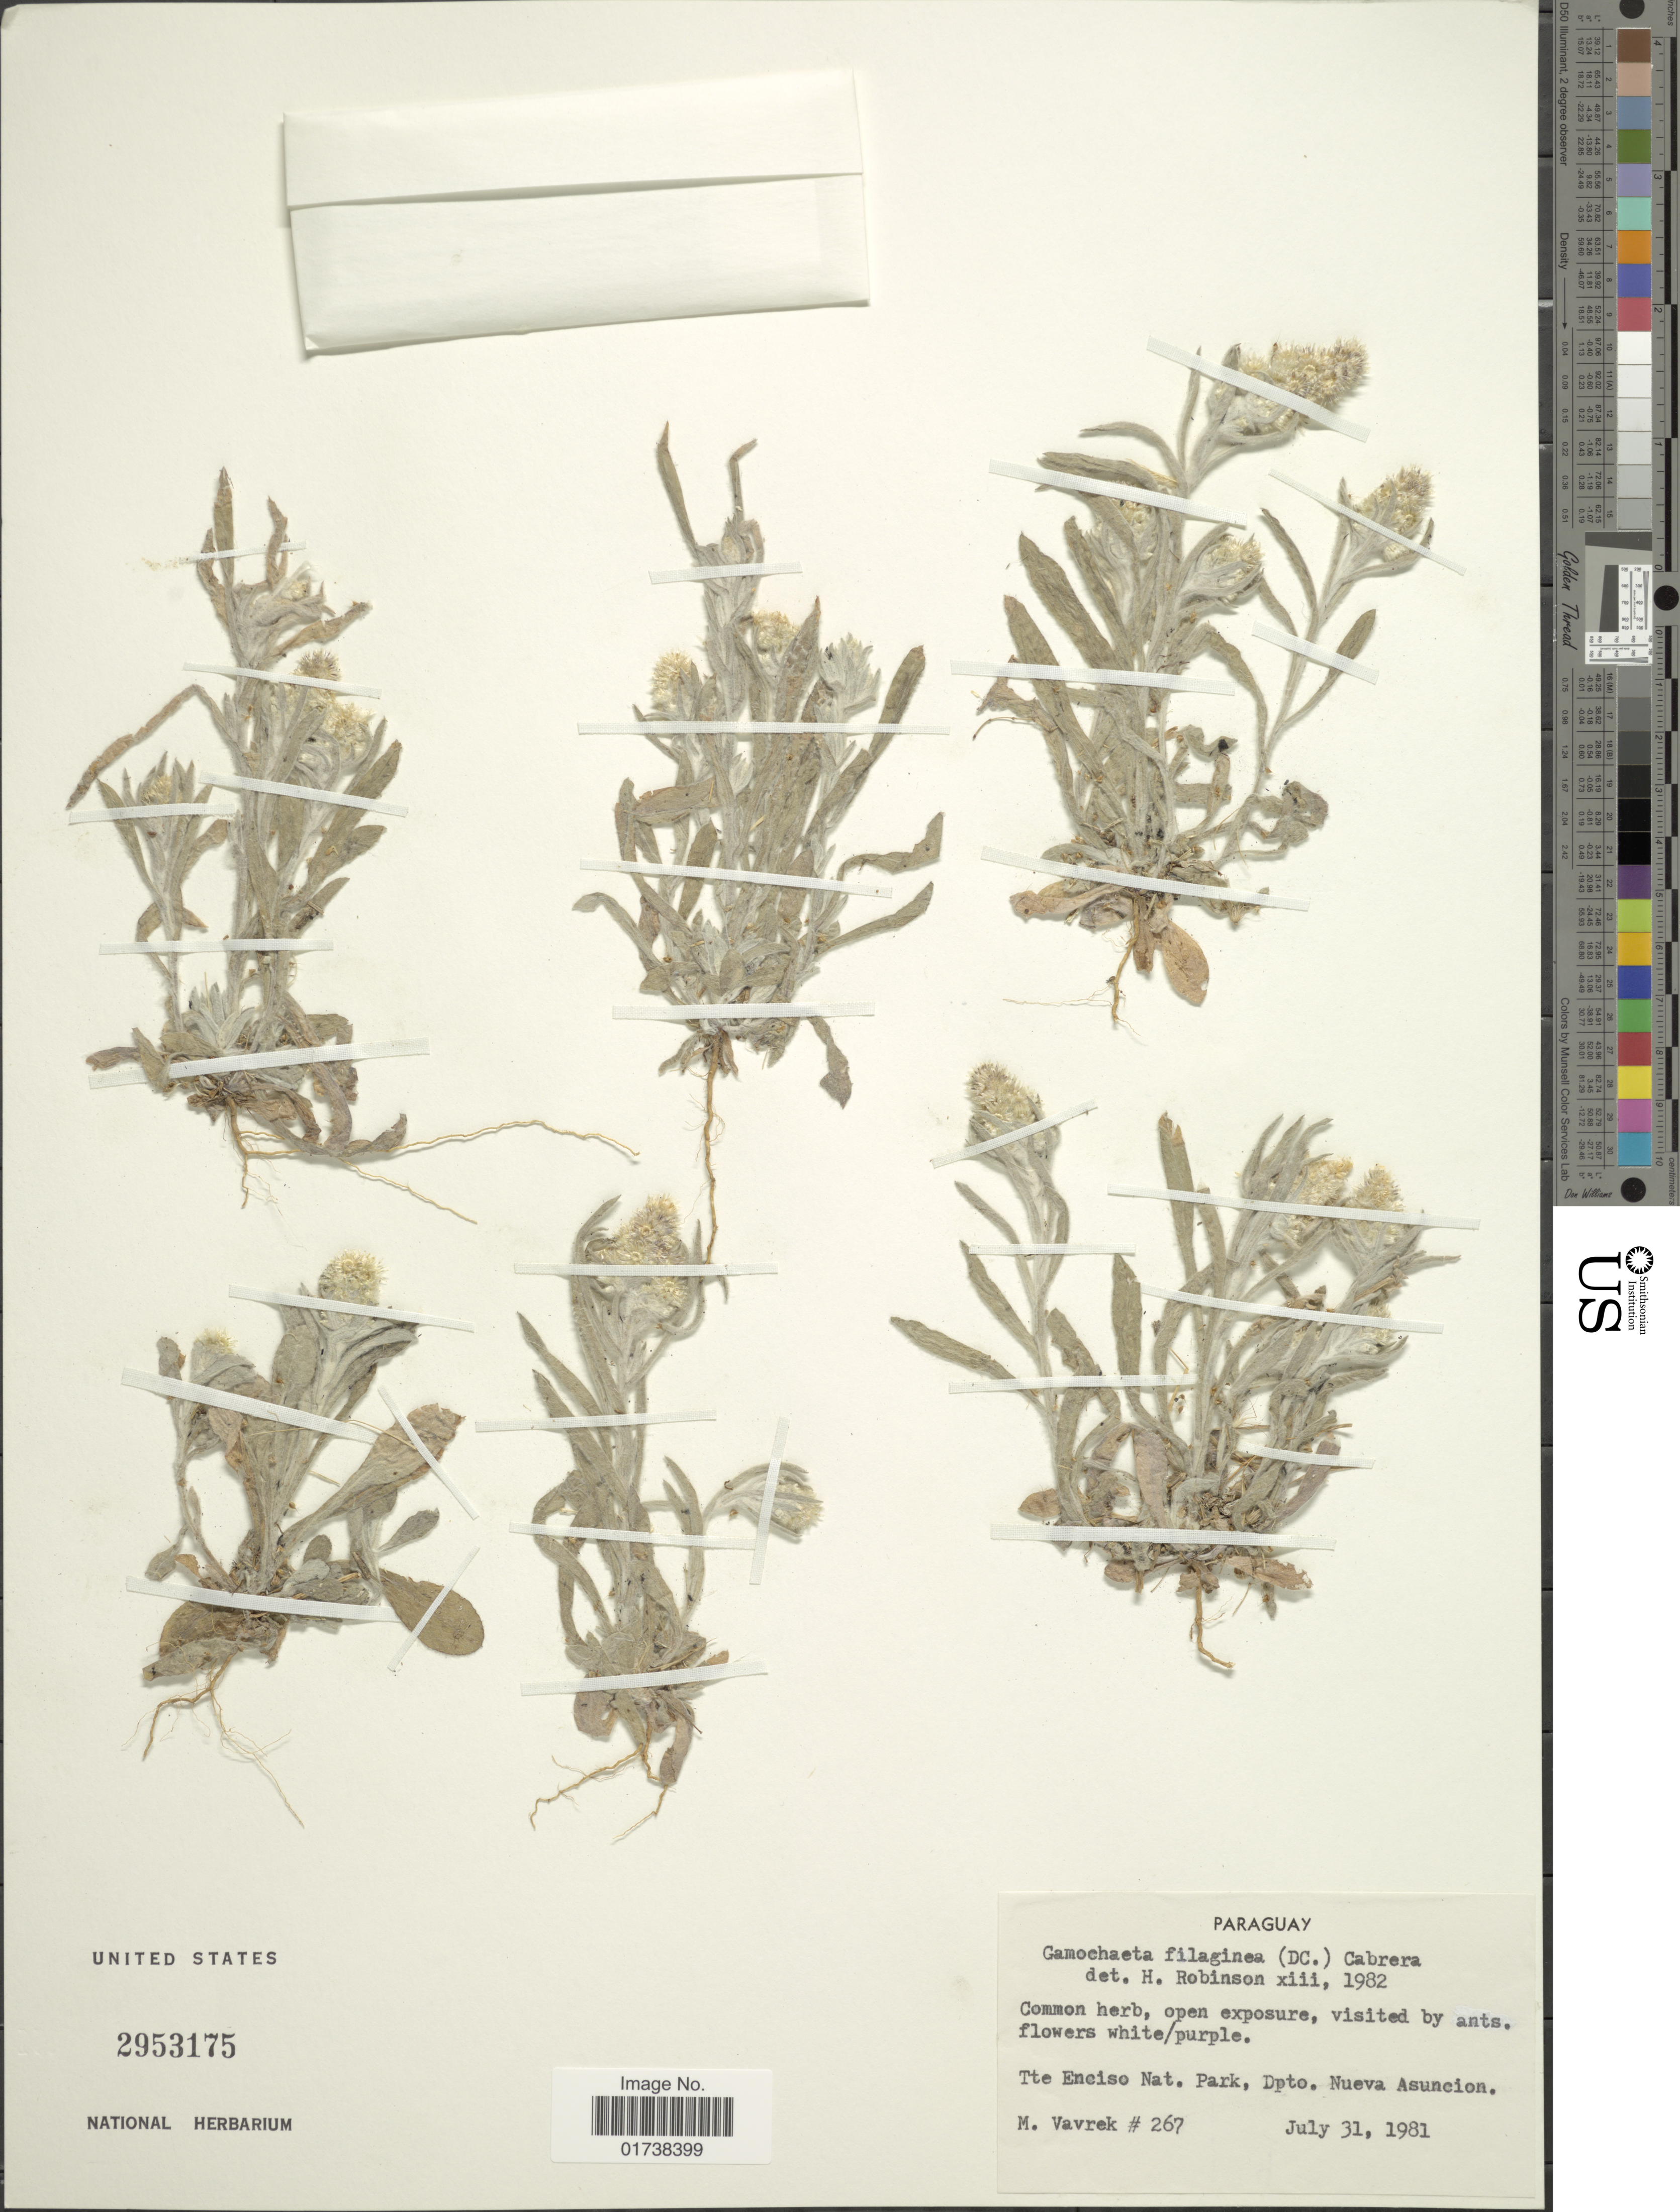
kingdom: Plantae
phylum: Tracheophyta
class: Magnoliopsida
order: Asterales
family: Asteraceae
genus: Gamochaeta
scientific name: Gamochaeta filaginea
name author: (DC.) Cabrera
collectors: M. Vavrek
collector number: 267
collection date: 1981-07-31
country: Paraguay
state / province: Asuncion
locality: Tte Enciso Nat. Park, Dpto. Nueva Asuncion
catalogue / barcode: US 2953175